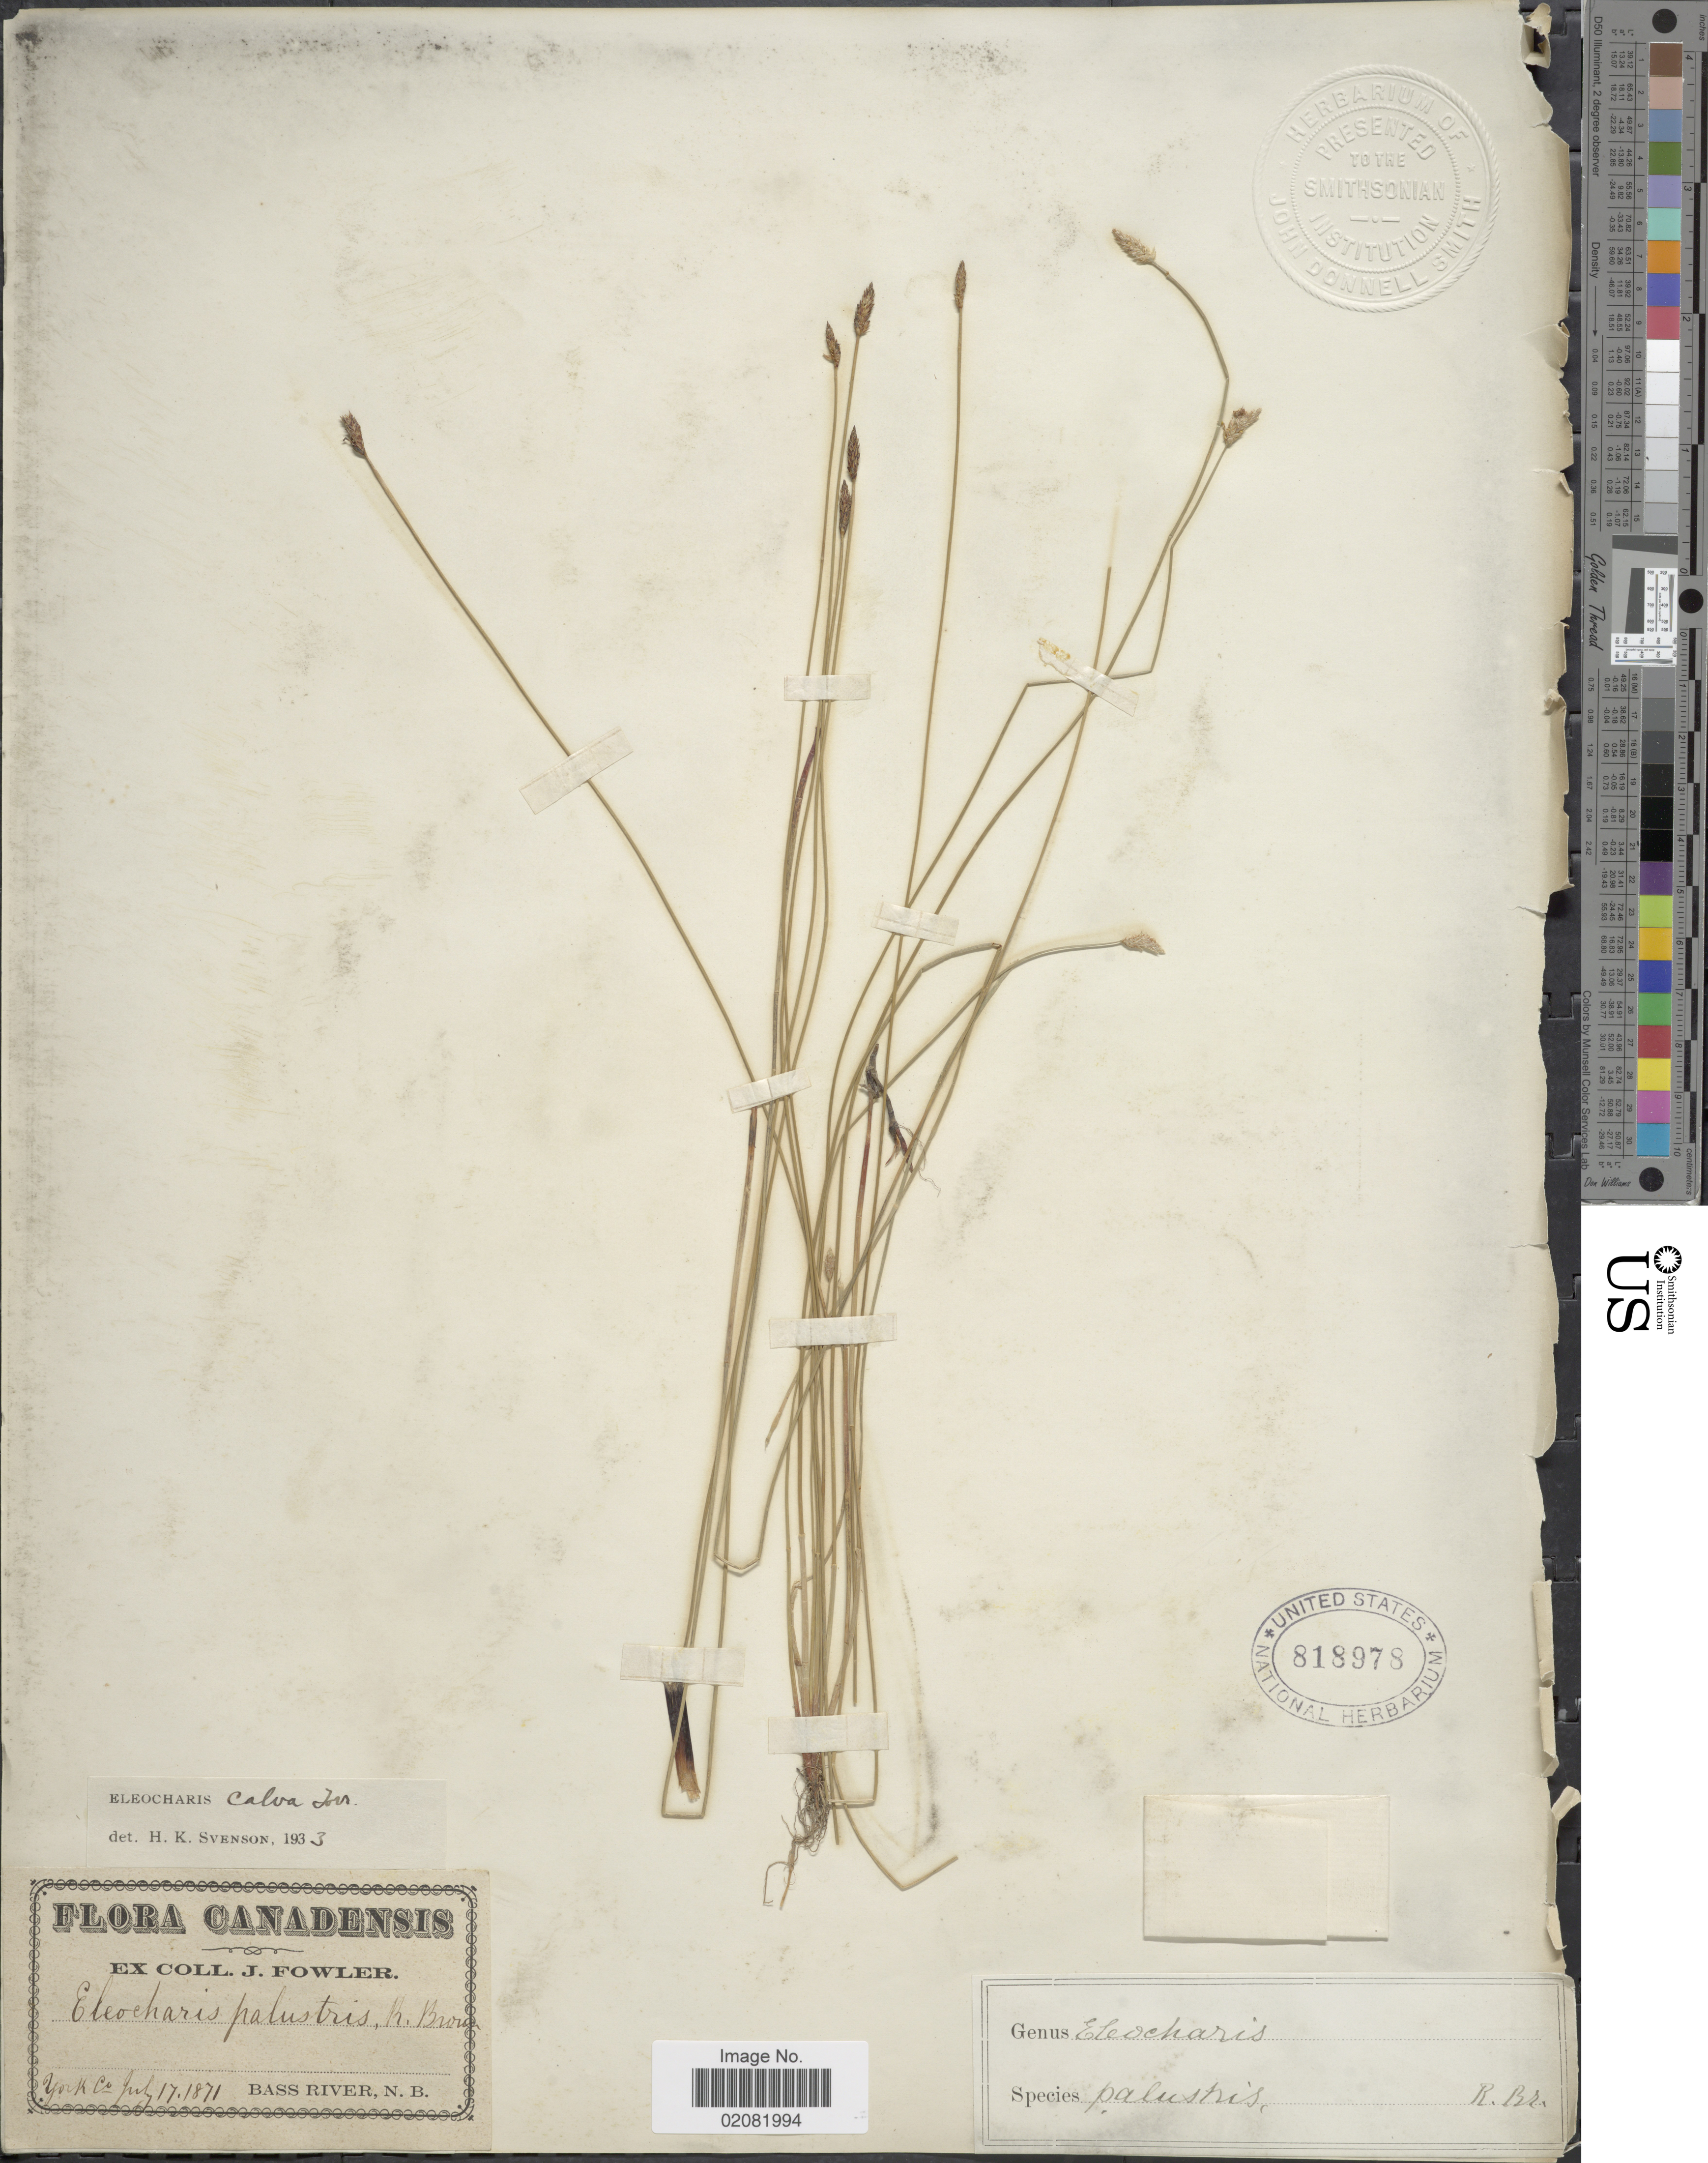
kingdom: Plantae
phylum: Tracheophyta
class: Liliopsida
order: Poales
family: Cyperaceae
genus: Eleocharis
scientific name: Eleocharis erythropoda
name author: Steud.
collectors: J. P. Fowler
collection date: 1871-07-17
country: Canada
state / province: New Brunswick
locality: York Co, Bass River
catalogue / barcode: US 818978